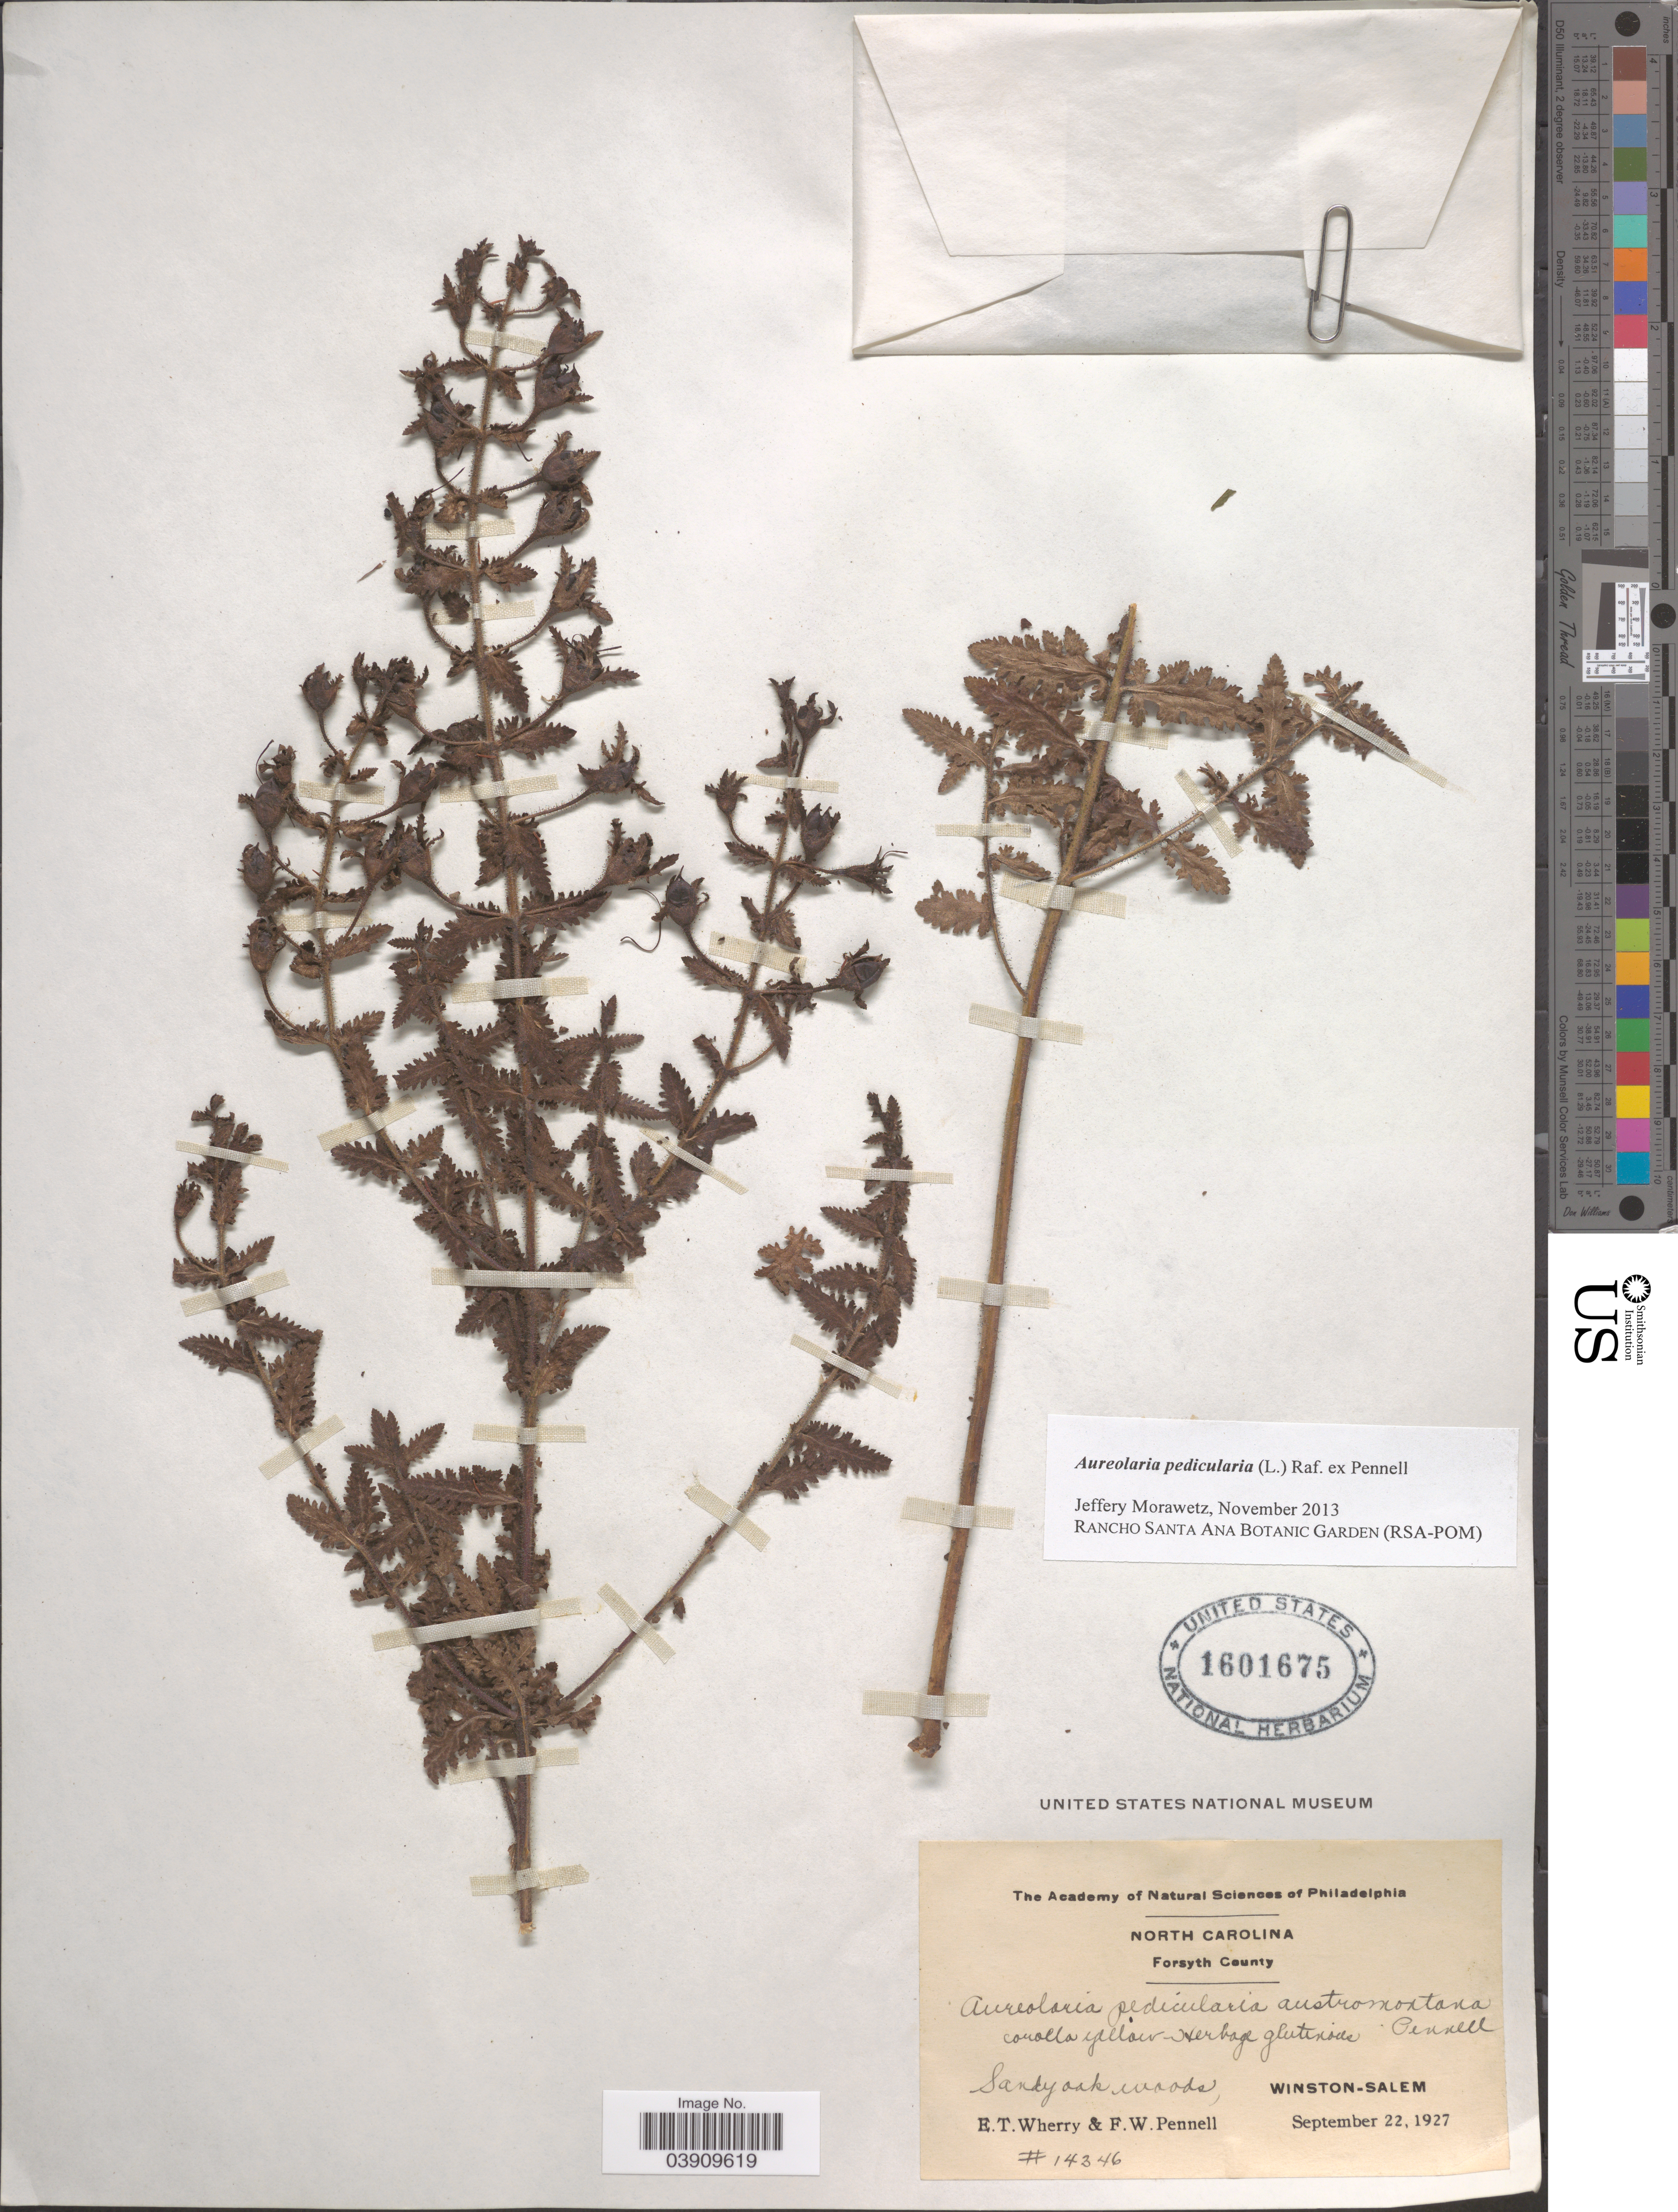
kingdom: Plantae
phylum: Tracheophyta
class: Magnoliopsida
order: Lamiales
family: Orobanchaceae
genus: Aureolaria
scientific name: Aureolaria pedicularia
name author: (L.) Raf. ex Farw.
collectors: E. T. Wherry & F. W. Pennell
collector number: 14346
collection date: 1927-09-22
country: United States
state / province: North Carolina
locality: Forsyth County. Winston-Salem.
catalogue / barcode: US 1601675